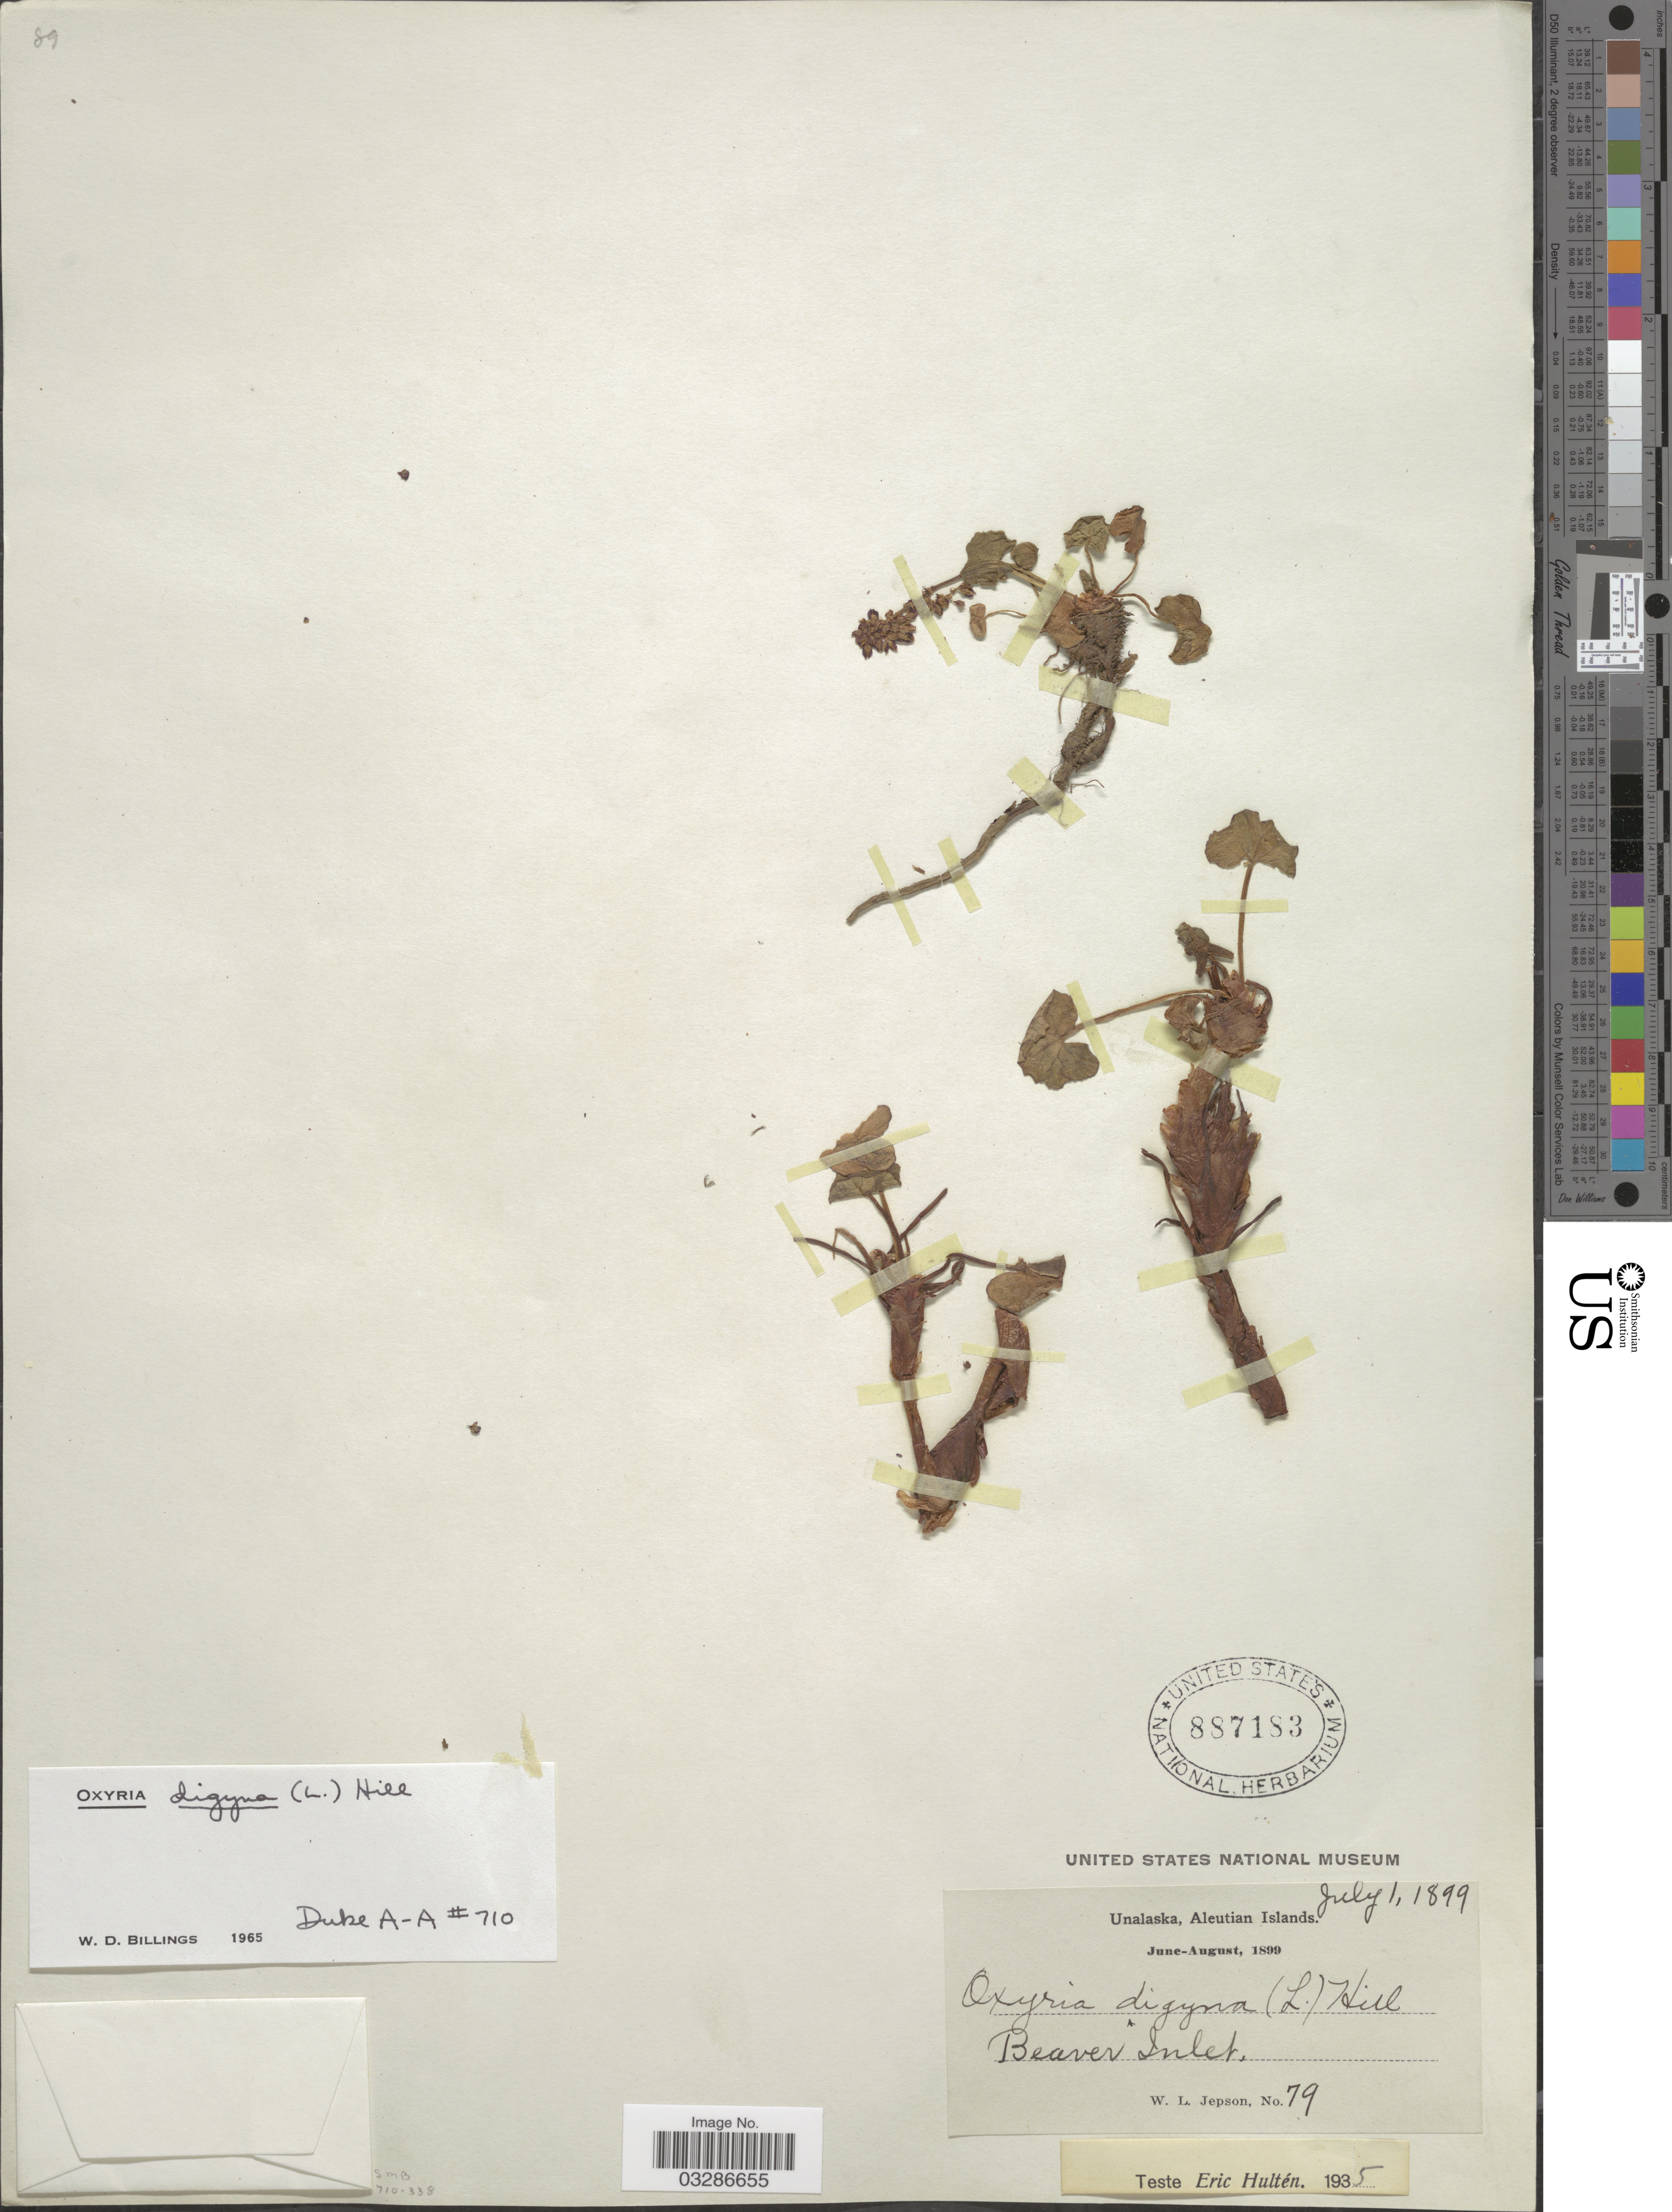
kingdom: Plantae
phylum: Tracheophyta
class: Magnoliopsida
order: Caryophyllales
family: Polygonaceae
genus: Oxyria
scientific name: Oxyria digyna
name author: (L.) Hill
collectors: W. L. Jepson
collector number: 79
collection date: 1899-07-01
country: United States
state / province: Alaska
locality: Unalaska, Aleutian Islands, Beaver Inlet.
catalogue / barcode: US 887183